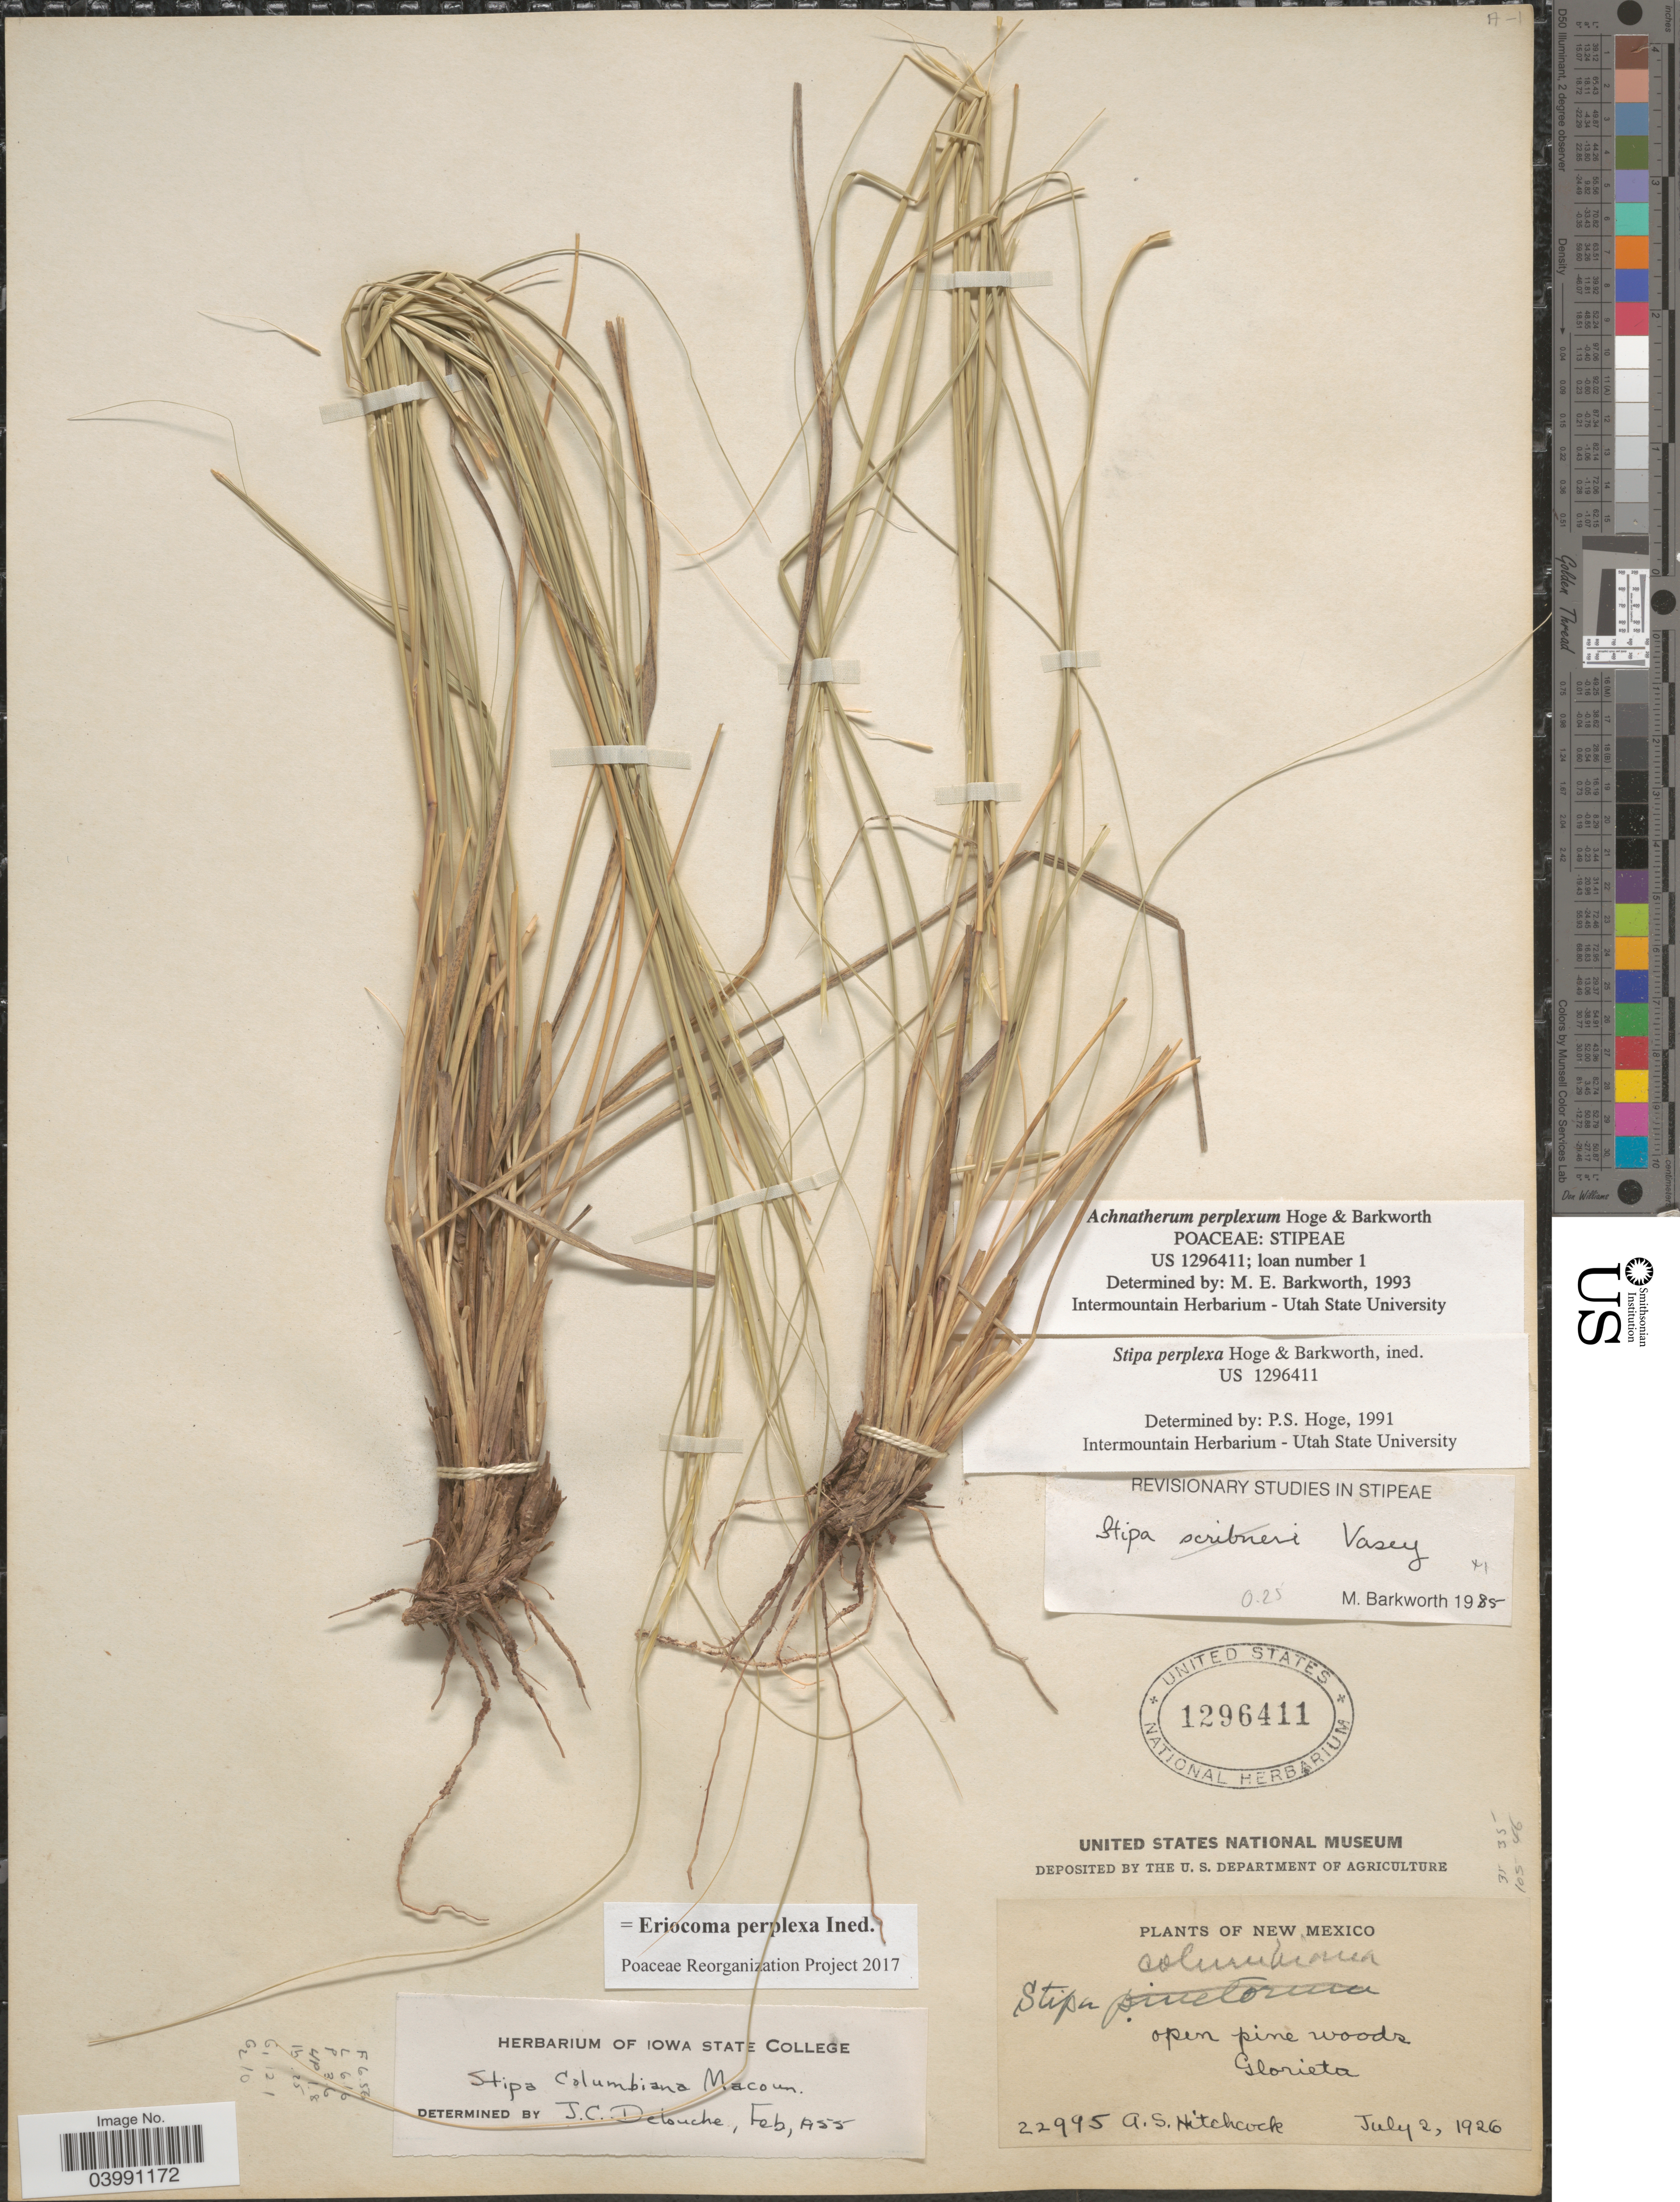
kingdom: Plantae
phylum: Tracheophyta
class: Liliopsida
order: Poales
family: Poaceae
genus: Eriocoma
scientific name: Eriocoma perplexa ined.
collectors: A. S. Hitchcock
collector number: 22995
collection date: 1926-07-02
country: United States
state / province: New Mexico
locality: Open pine woods, Glorieta.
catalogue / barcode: US 1296411